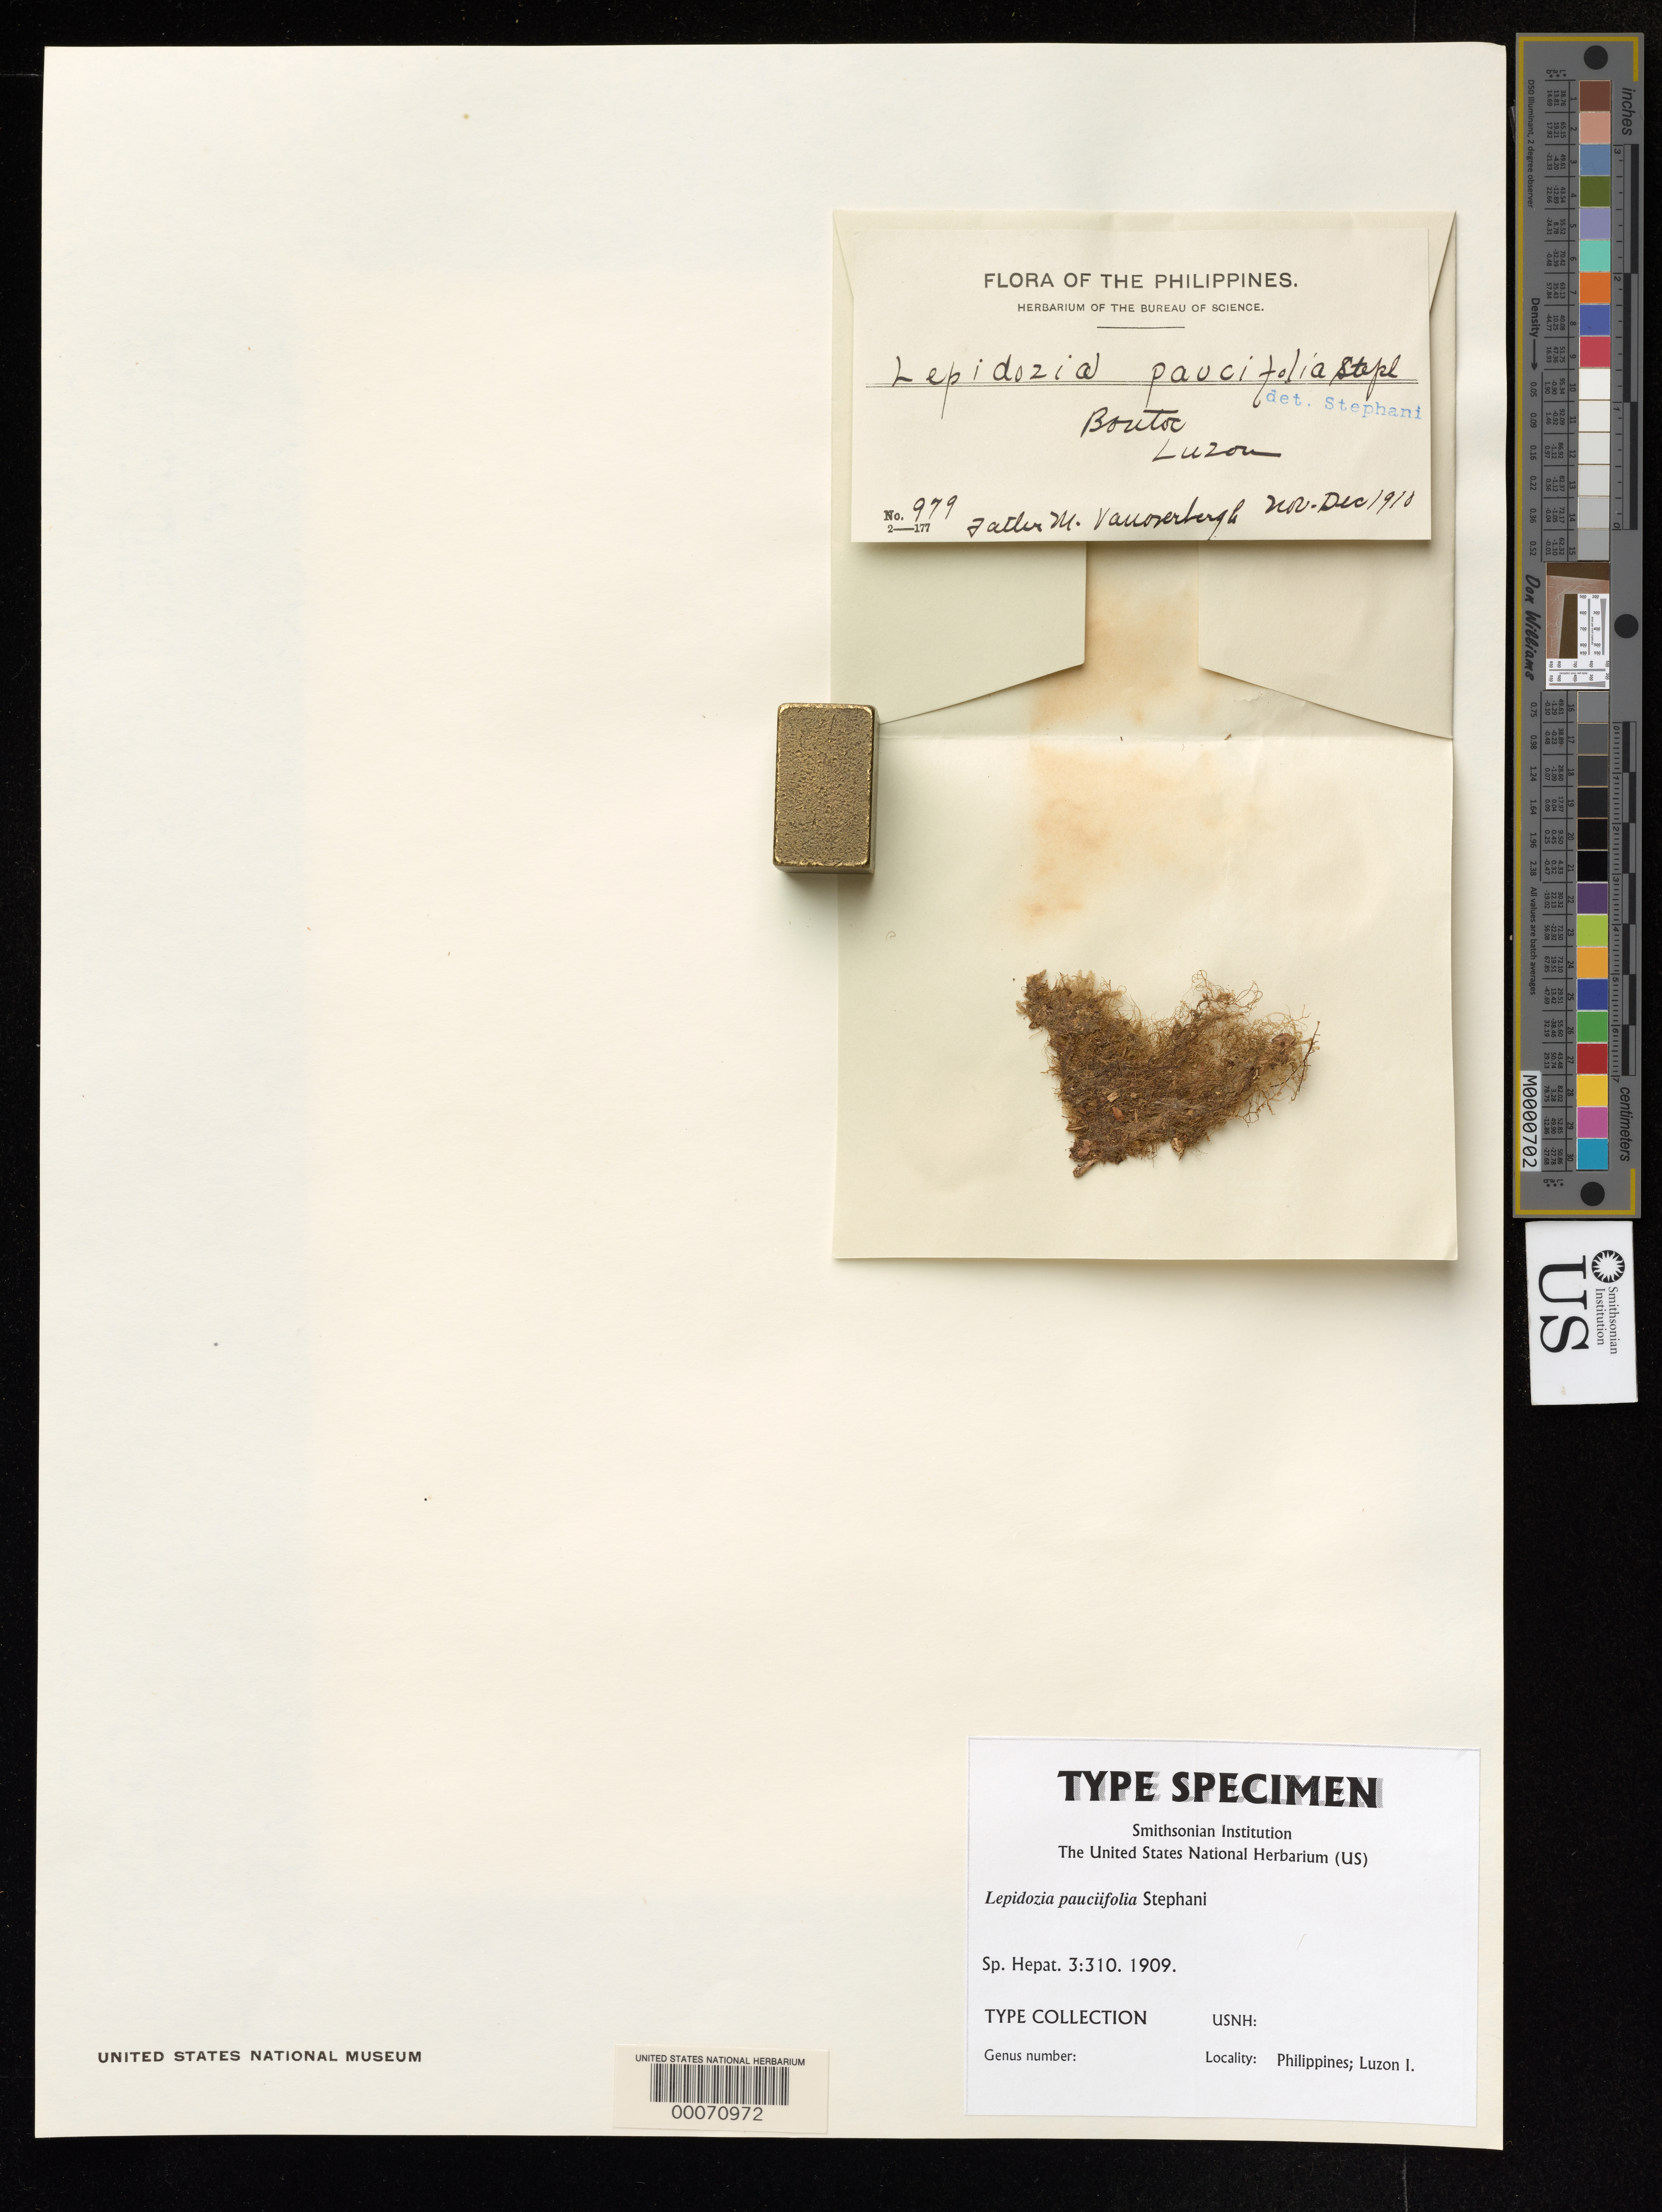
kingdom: Plantae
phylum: Marchantiophyta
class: Jungermanniopsida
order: Jungermanniales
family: Lepidoziaceae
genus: Lepidozia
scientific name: Lepidozia pauciifolia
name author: Steph.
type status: Type Collection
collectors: M. Vanoverbergh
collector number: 979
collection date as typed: Nov 1910 to -- Dec 1910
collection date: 1910-11/1910-12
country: Philippines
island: Luzon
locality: Bontoc.